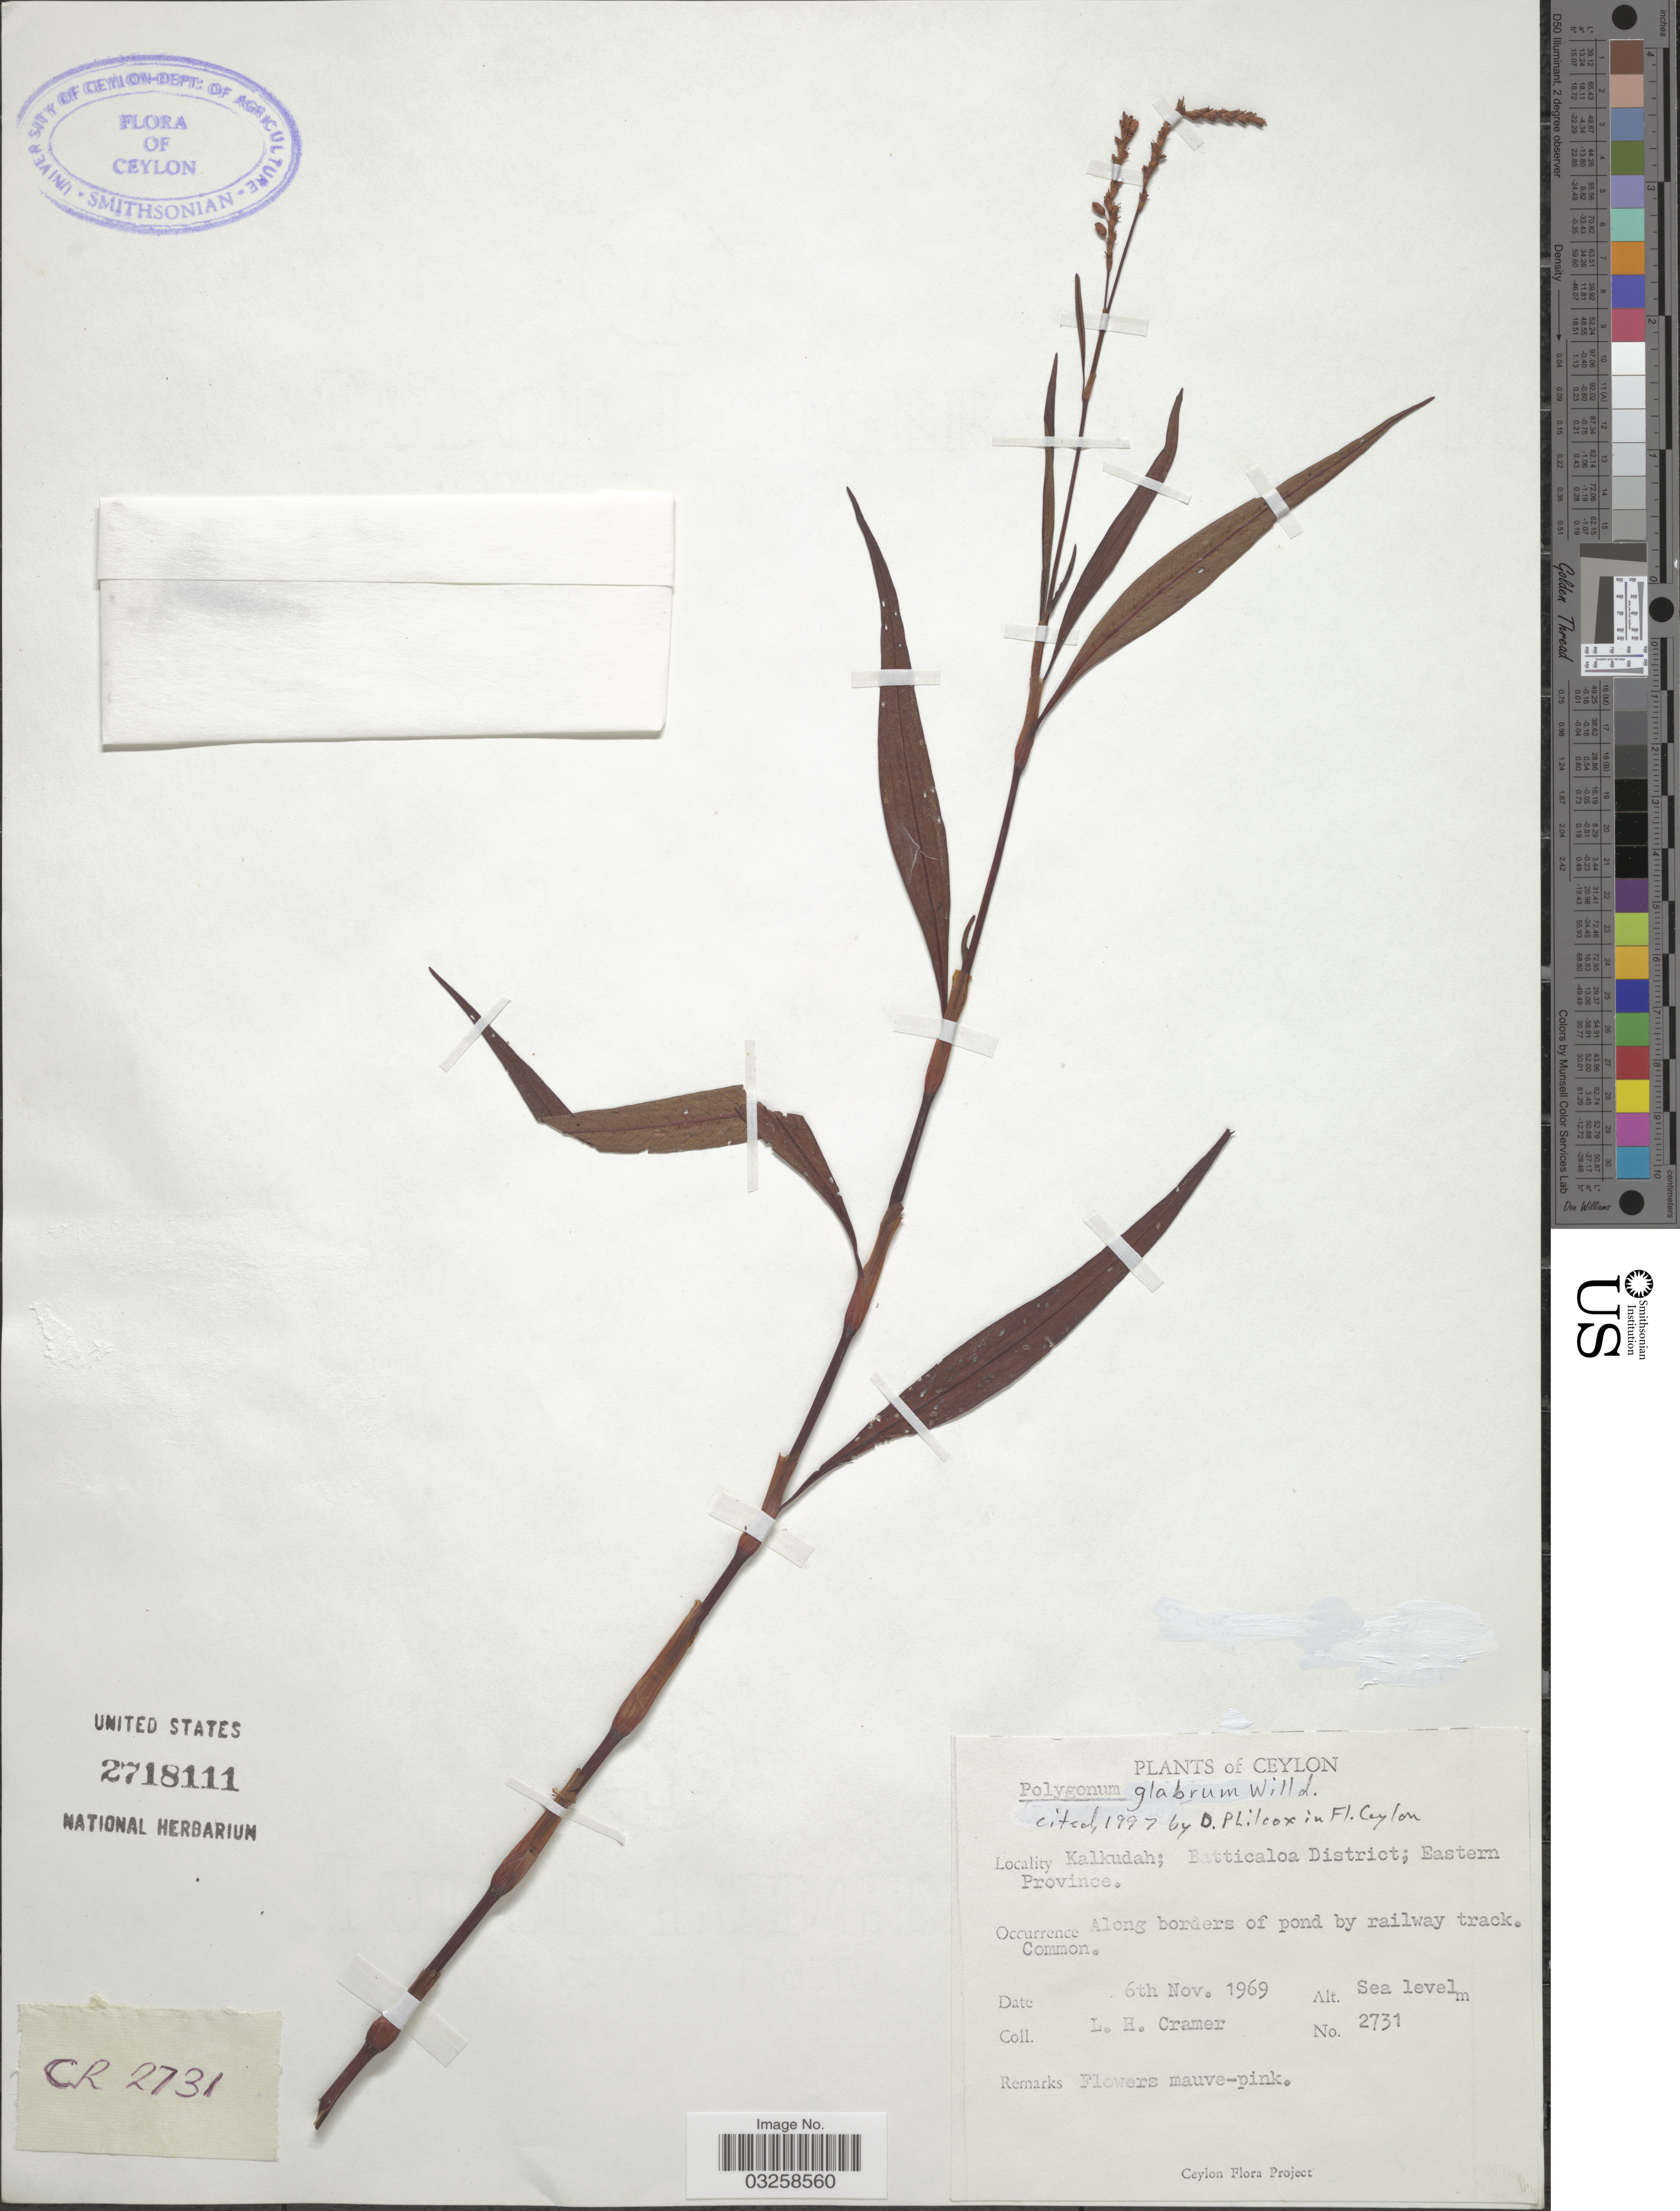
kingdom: Plantae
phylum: Tracheophyta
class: Magnoliopsida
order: Caryophyllales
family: Polygonaceae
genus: Persicaria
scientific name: Persicaria glabra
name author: (Willd.) M. Gómez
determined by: U.S. National Herbarium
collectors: L. H. Cramer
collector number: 2731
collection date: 1969-11-06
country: Sri Lanka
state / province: Eastern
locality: Ceylon. Kalkudah; Batticaloa District; Eastern Province.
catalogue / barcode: US 2718111